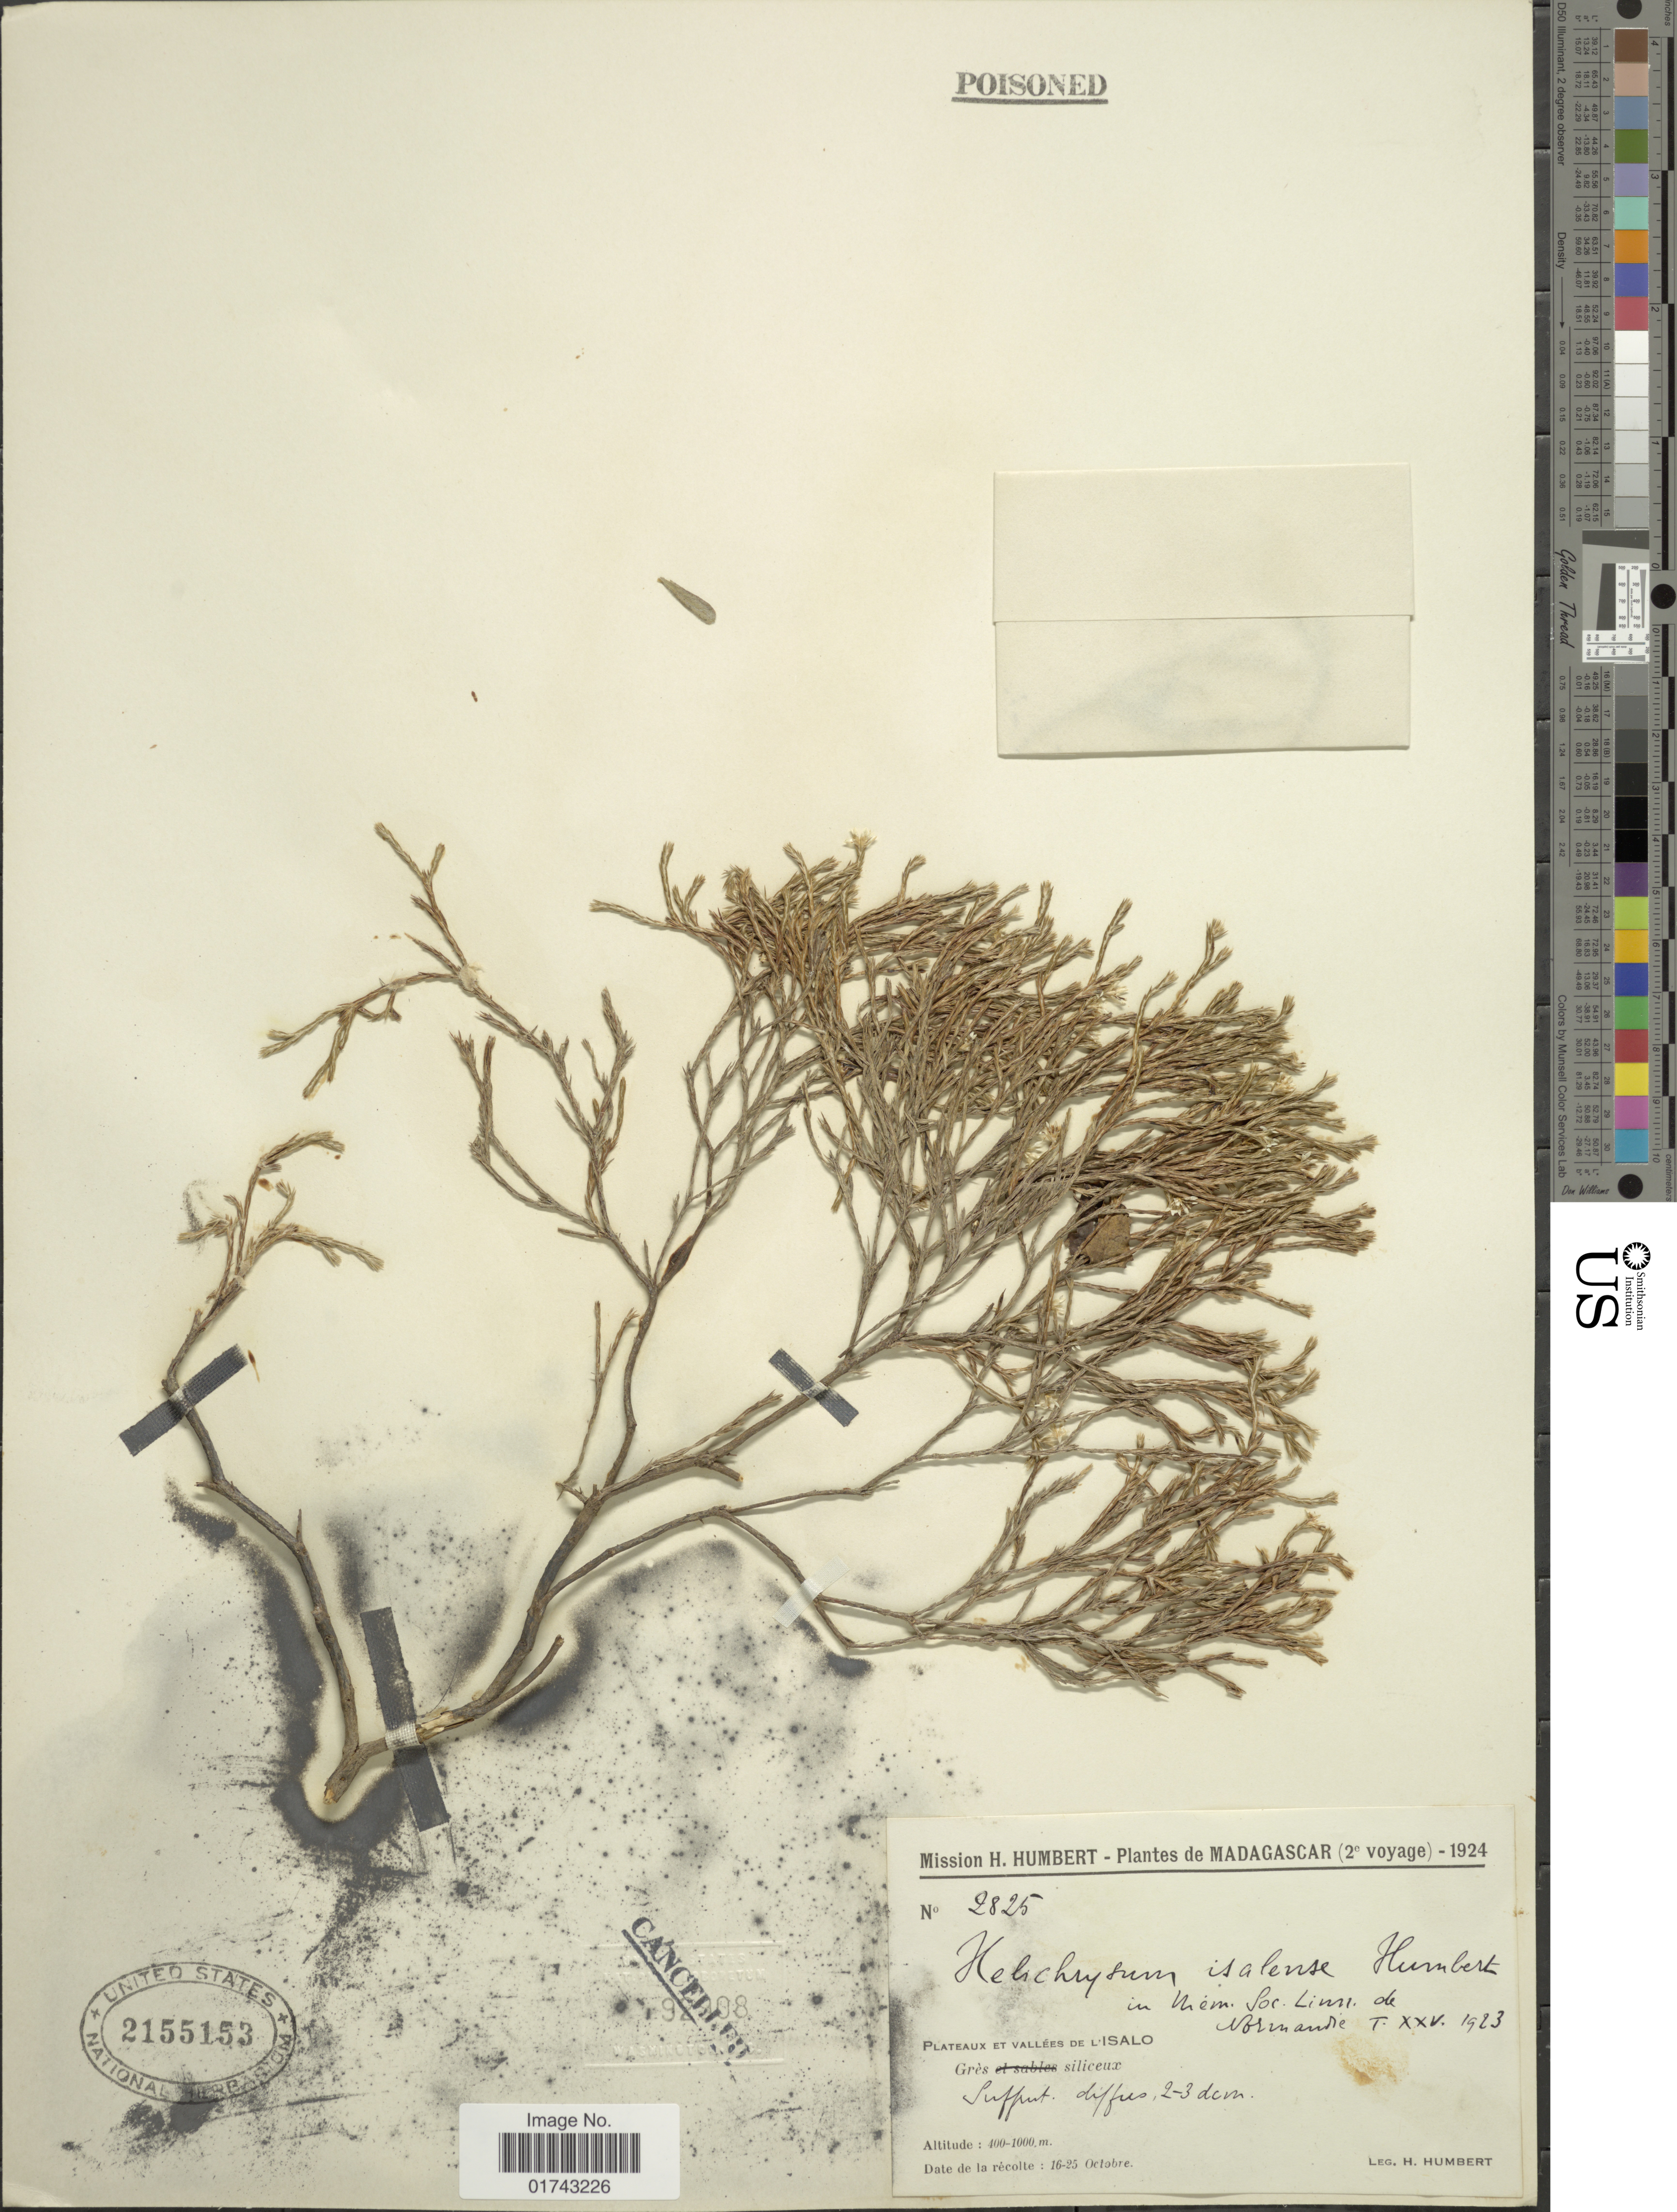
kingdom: Plantae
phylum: Tracheophyta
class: Magnoliopsida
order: Asterales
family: Asteraceae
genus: Helichrysum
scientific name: Helichrysum isalense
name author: Humbert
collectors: H. Humbert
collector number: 2825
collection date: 1924-10-16/1924-10-25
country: Madagascar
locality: Plateaux et vallees de l' Isalo, Gres siliceux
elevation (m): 400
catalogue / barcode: US 2155153